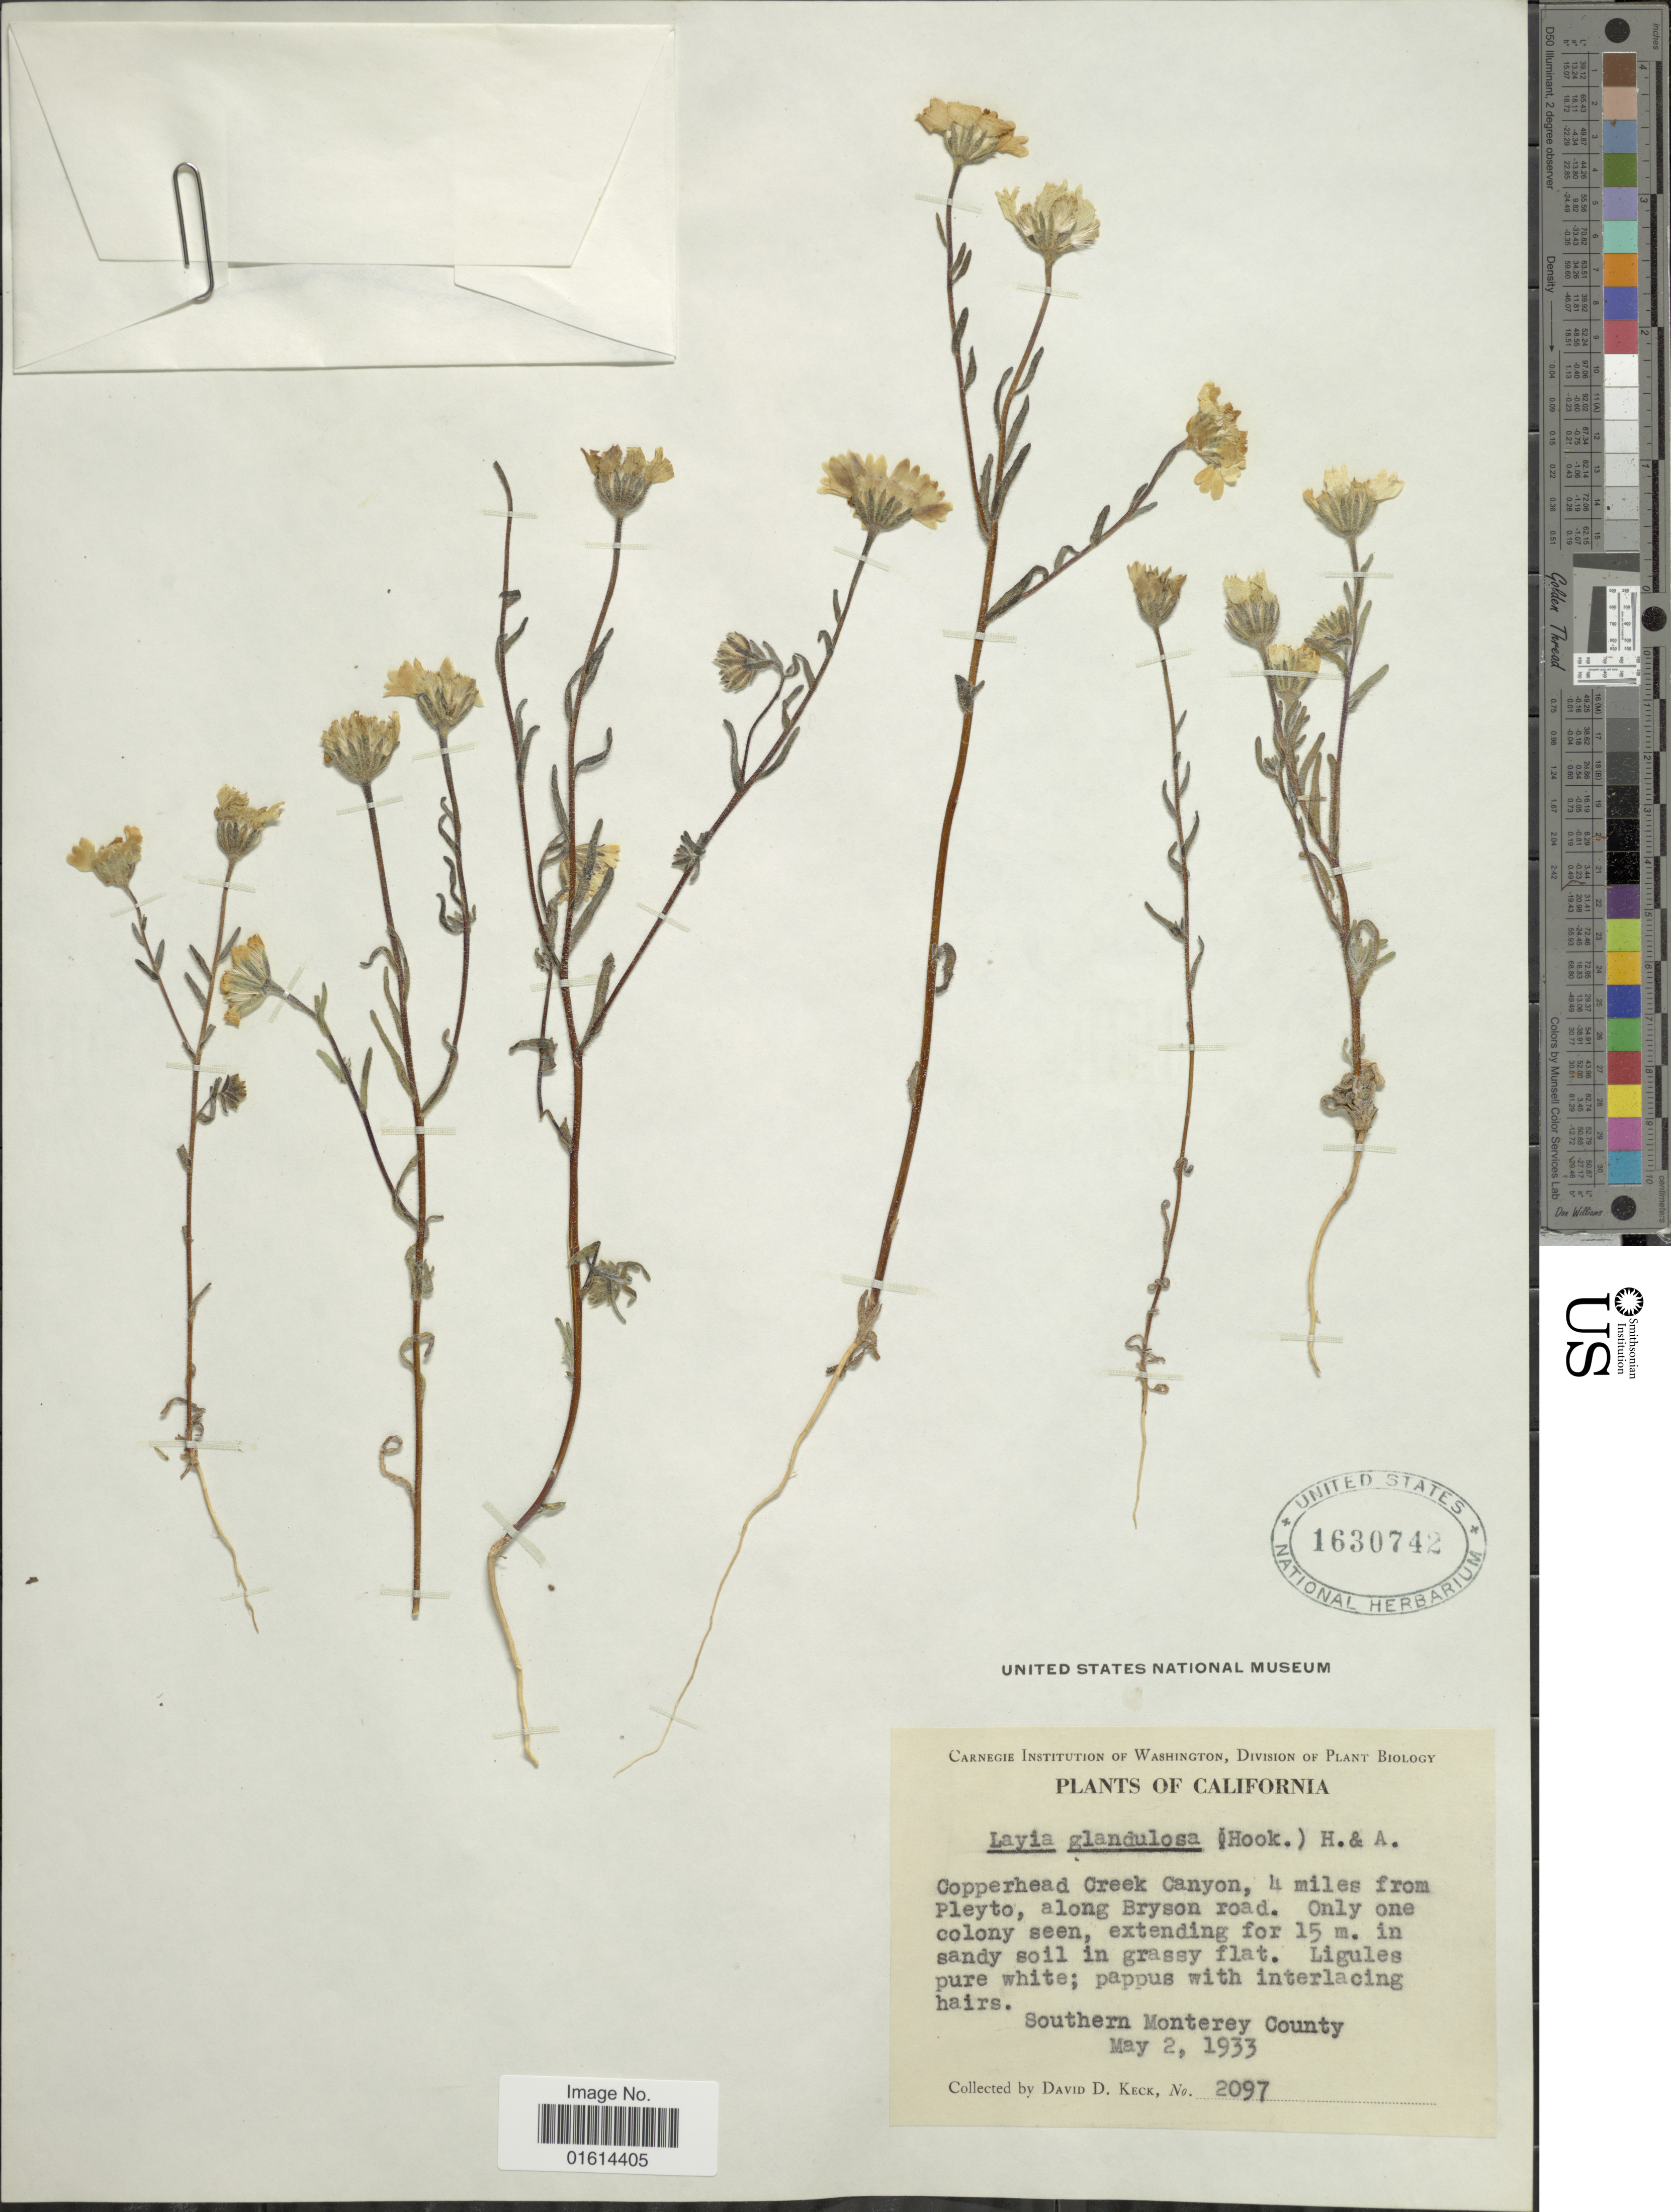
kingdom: Plantae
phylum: Tracheophyta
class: Magnoliopsida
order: Asterales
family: Asteraceae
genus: Layia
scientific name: Layia glandulosa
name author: Hook. & Arn.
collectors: D. D. Keck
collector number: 2097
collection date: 1933-05-02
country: United States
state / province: California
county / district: Monterey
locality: Copperhead Creek Canyon, 4 miles from Pleyto, along Bryson road, Southern Monterey County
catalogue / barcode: US 1630742